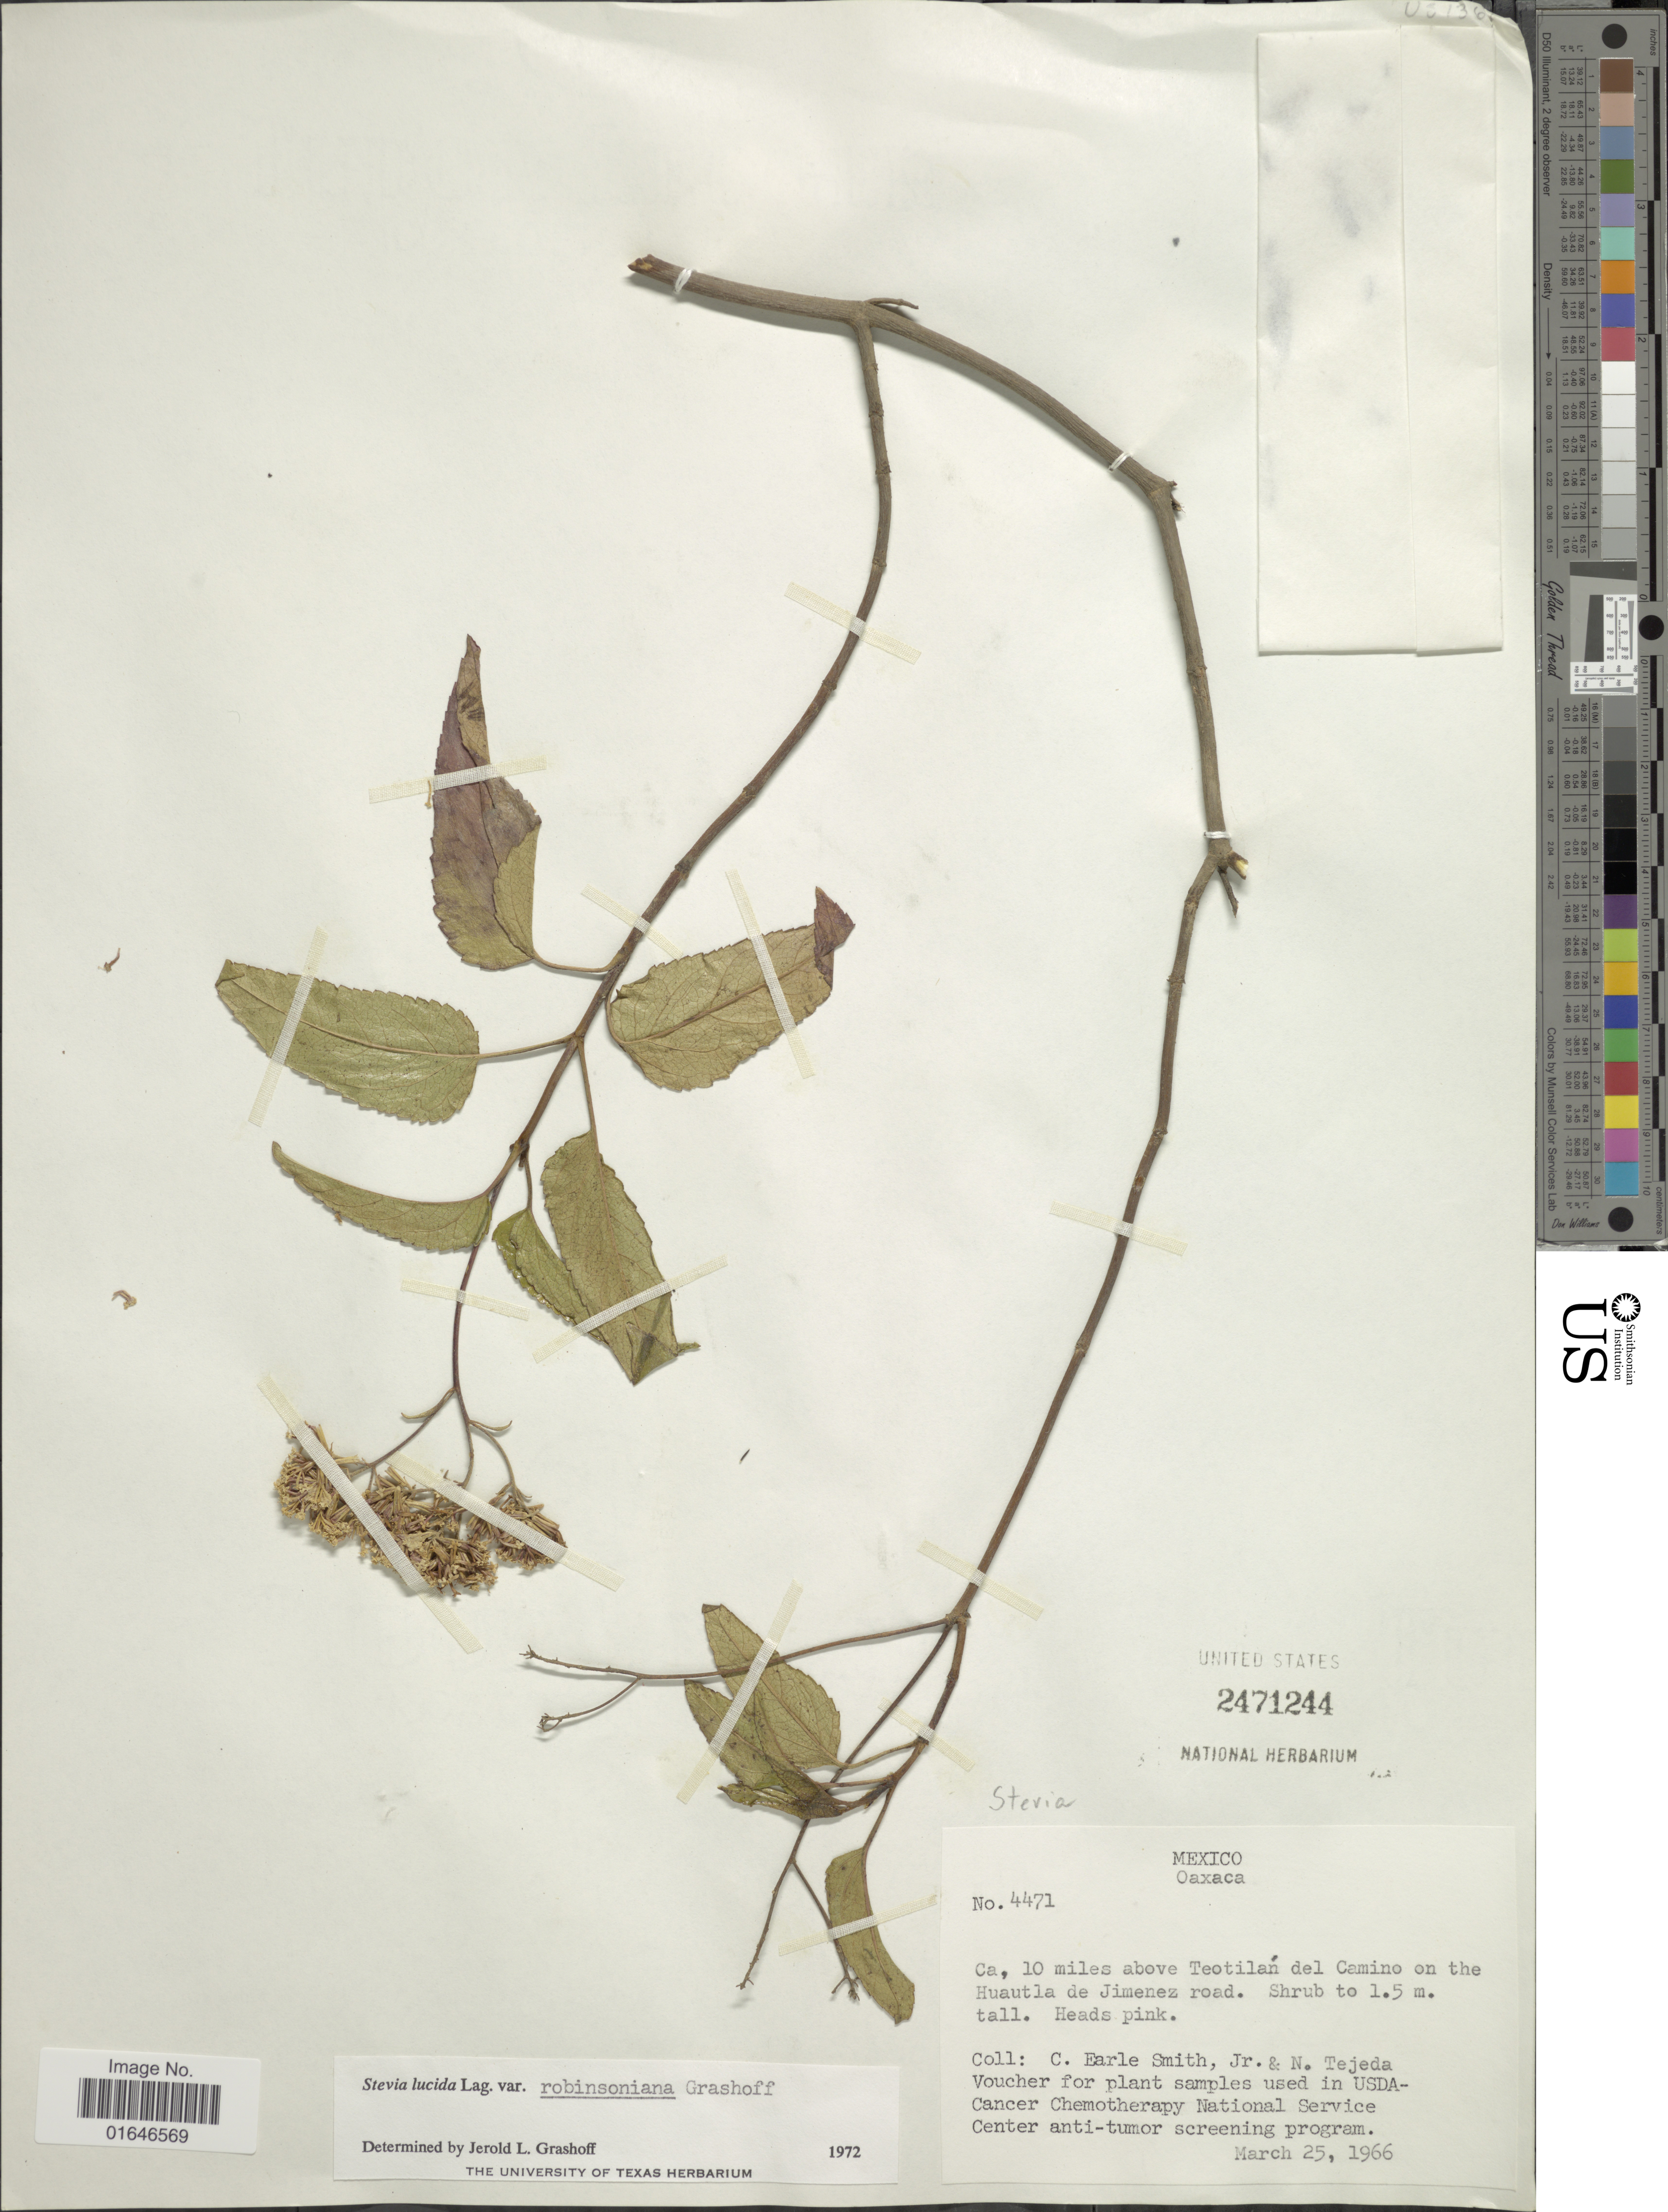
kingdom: Plantae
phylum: Tracheophyta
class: Magnoliopsida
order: Asterales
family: Asteraceae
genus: Stevia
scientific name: Stevia lucida var. robinsoniana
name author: Grashoff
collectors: C. E. Smith Jr. & N. Tejada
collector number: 4471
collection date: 1966-03-25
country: Mexico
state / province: Oaxaca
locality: Ca, 10 miles above Teotilan del Camino on the Huautla de Jimenez road.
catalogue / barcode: US 2471244